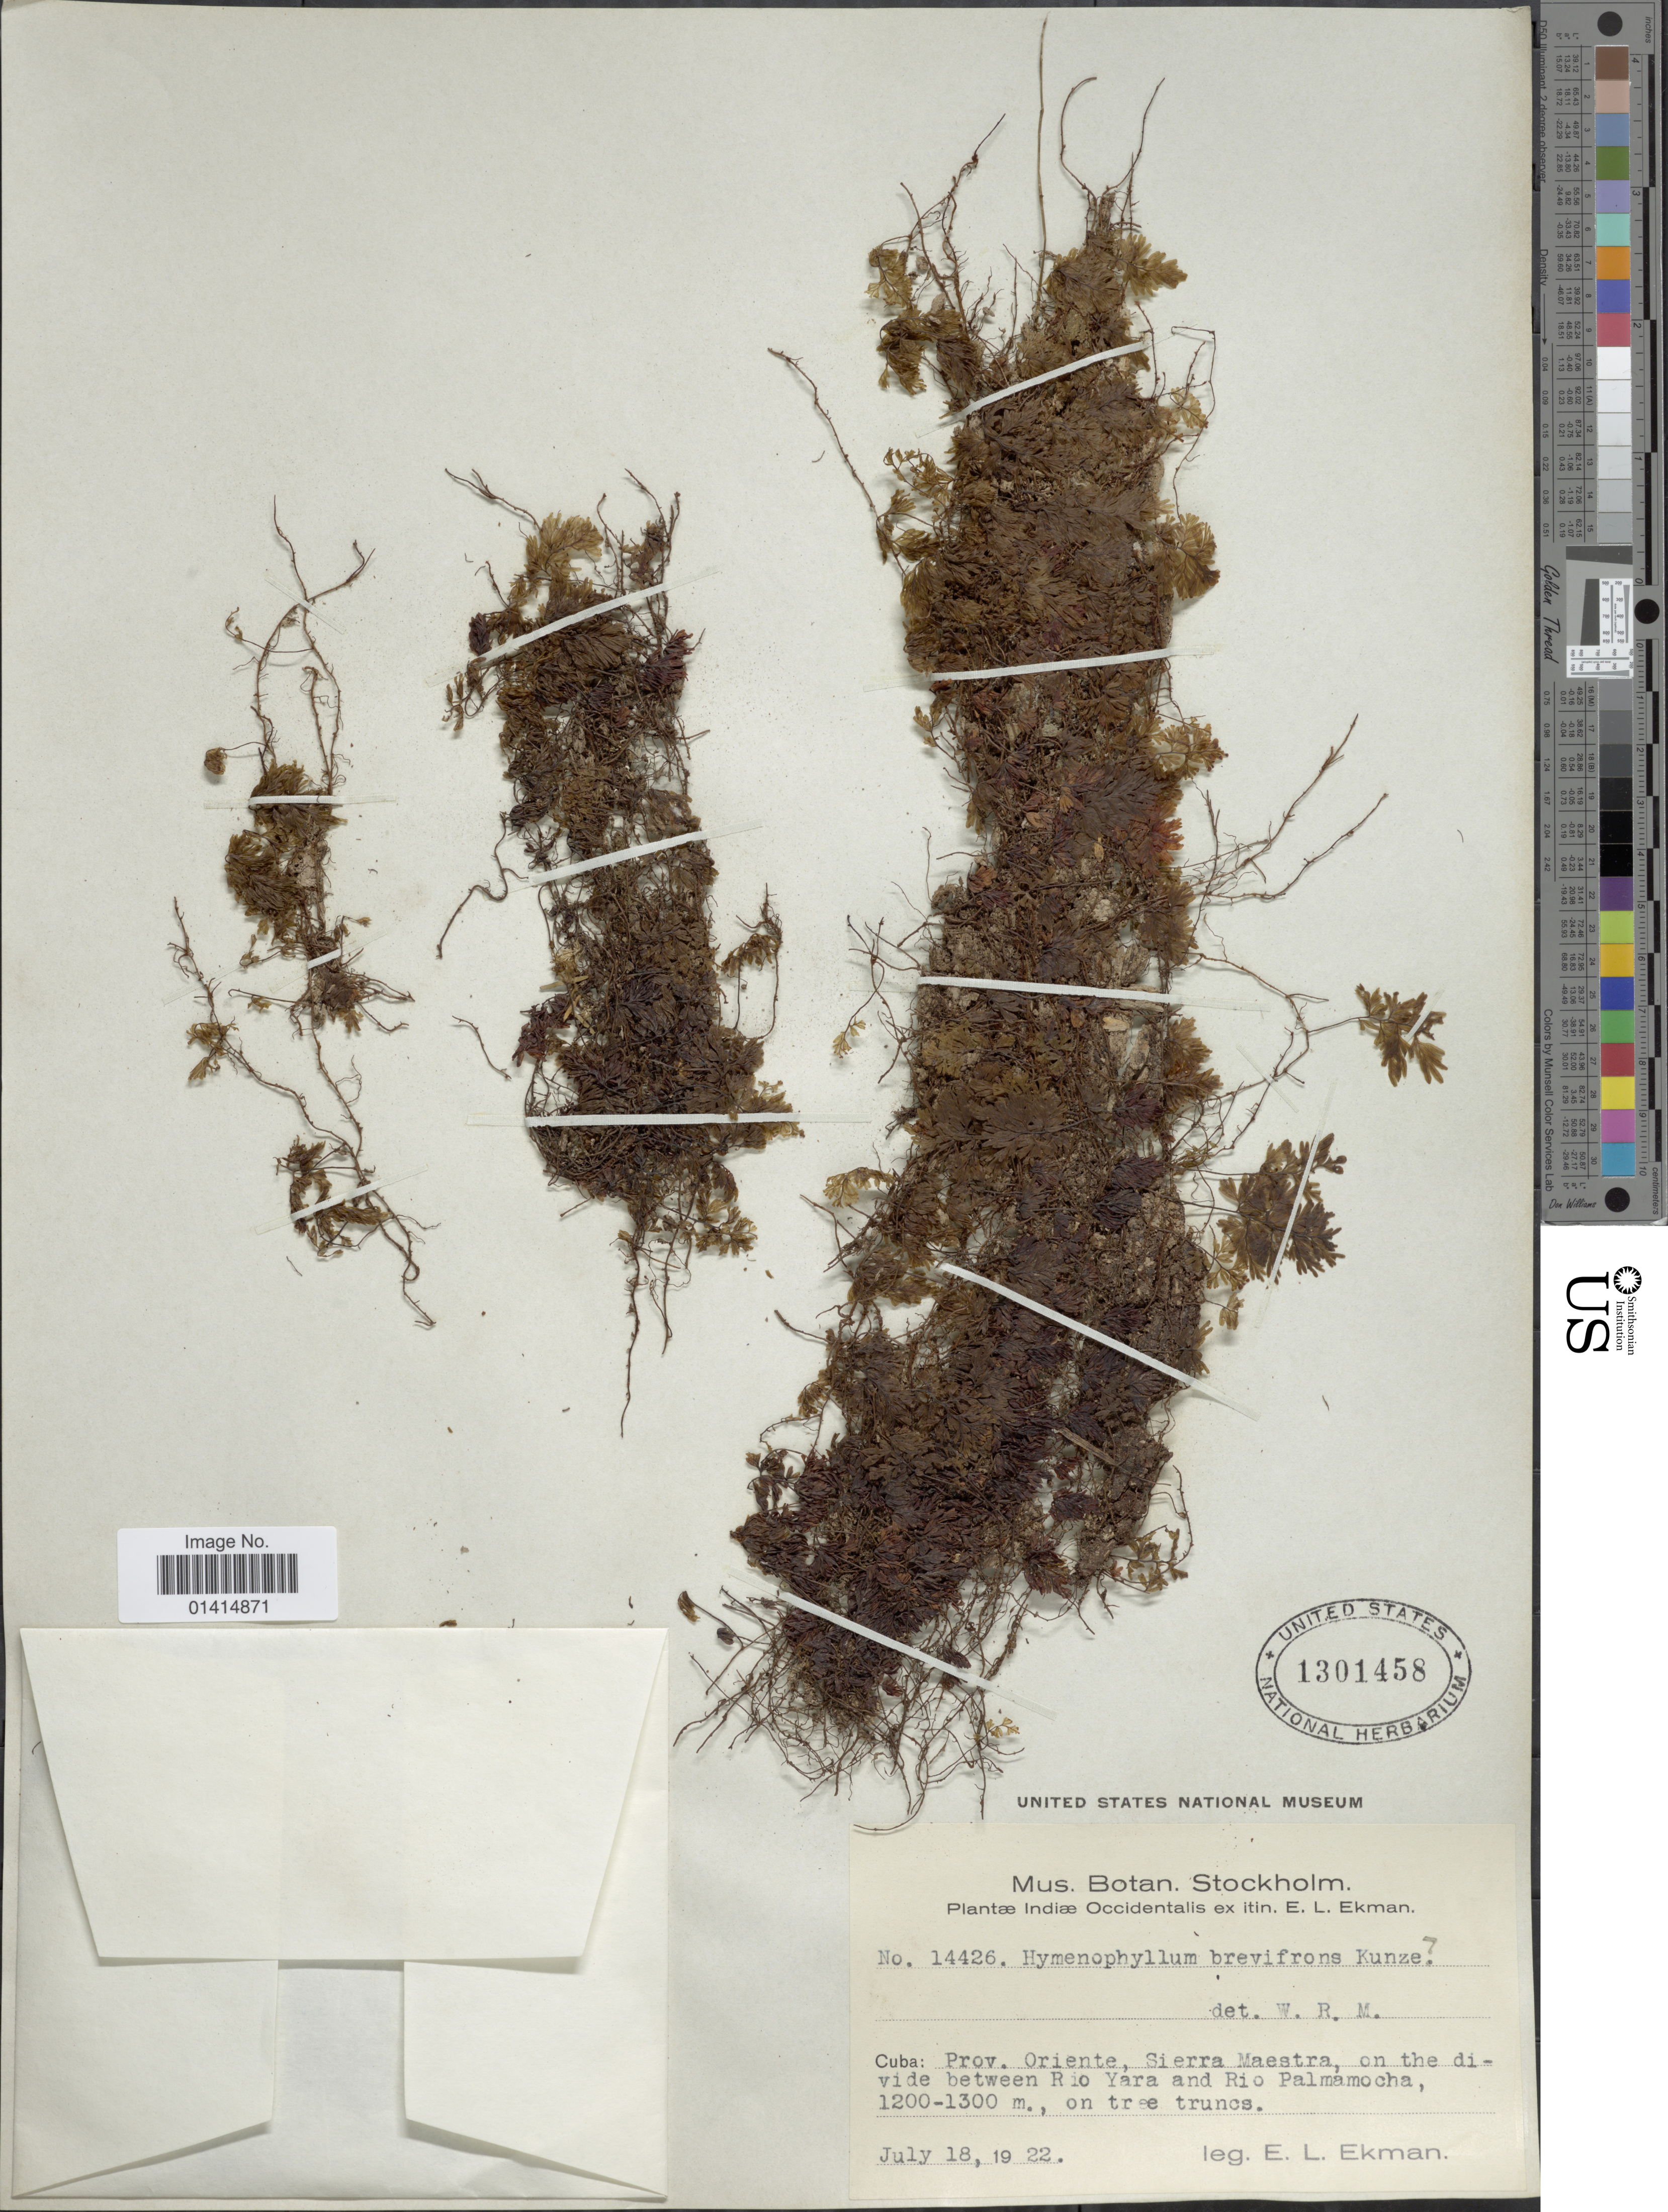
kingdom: Plantae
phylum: Tracheophyta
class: Polypodiopsida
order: Hymenophyllales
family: Hymenophyllaceae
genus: Hymenophyllum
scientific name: Hymenophyllum brevifrons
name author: Kunze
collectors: E. L. Ekman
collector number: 14426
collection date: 1922-07-18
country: Cuba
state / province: Oriente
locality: Sierra Maestra, on the divide between Rio Yara and Rio Palmamocha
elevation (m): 1200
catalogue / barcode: US 1301458